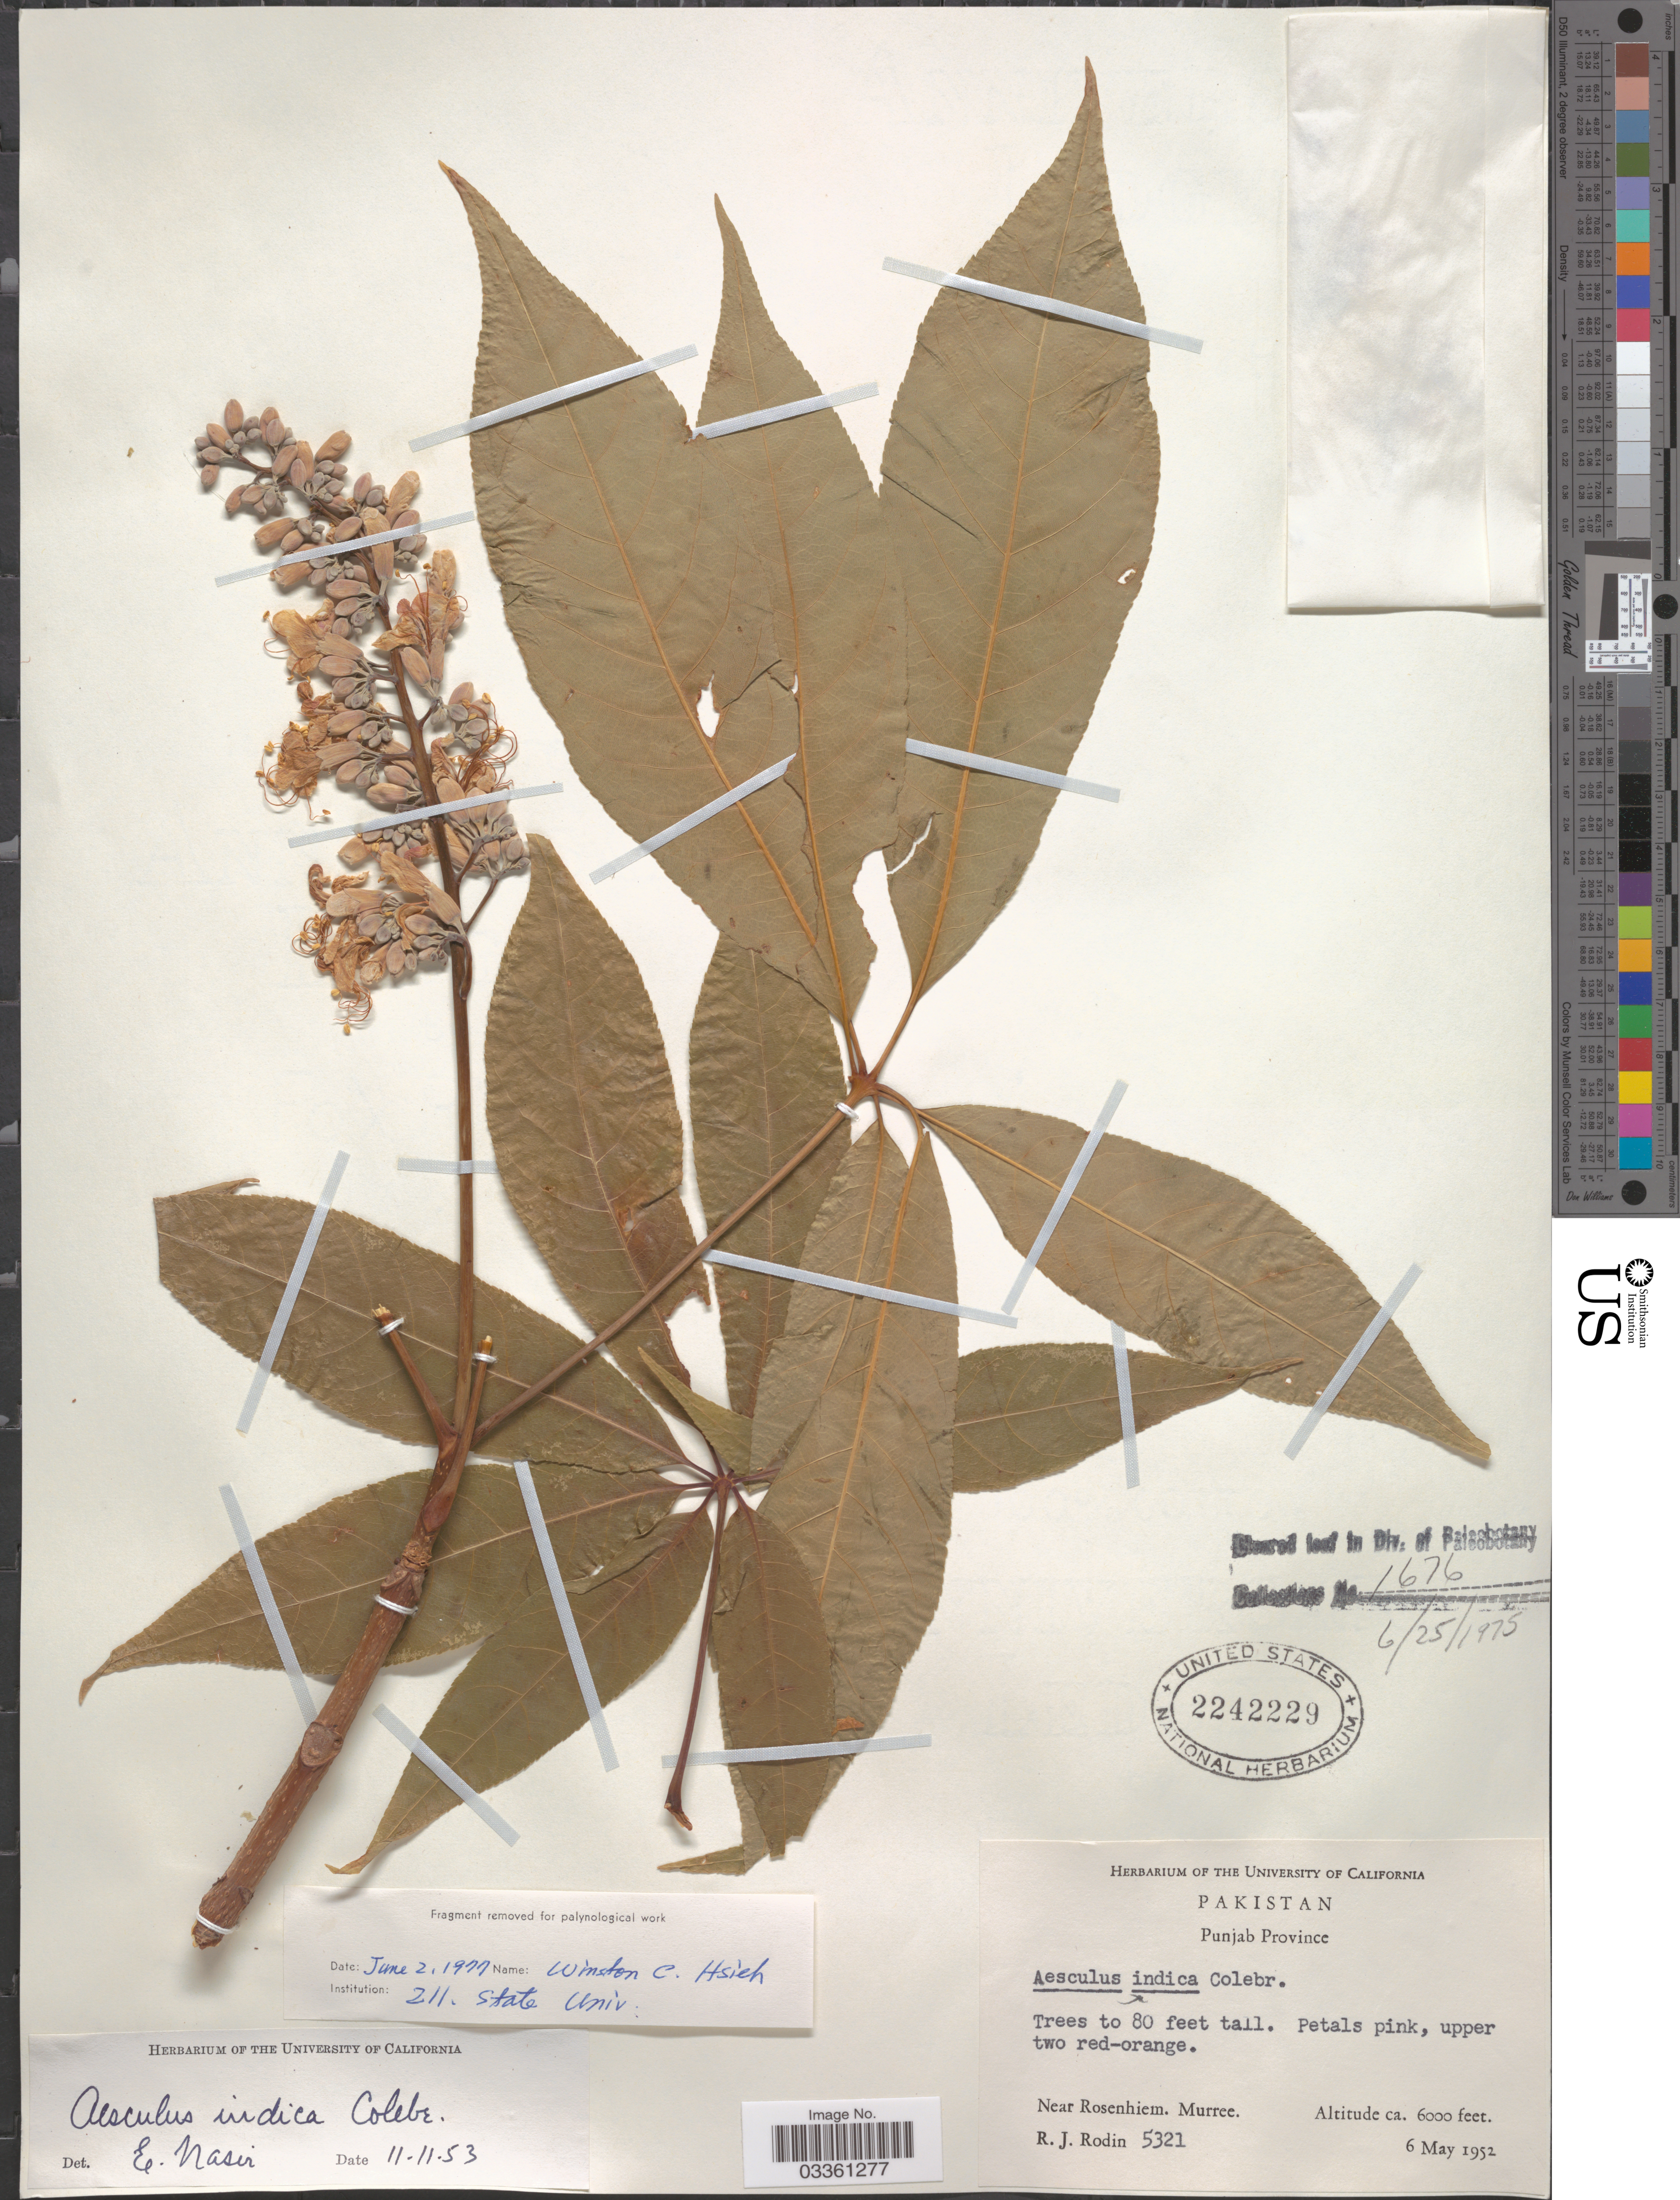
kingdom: Plantae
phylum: Tracheophyta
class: Magnoliopsida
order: Sapindales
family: Sapindaceae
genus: Aesculus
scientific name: Aesculus indica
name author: (Wall. ex Cambess.) Hook.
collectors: R. J. Rodin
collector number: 5321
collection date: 1952-05-06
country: Pakistan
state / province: Punjab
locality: Near Rosenhiem. Murree.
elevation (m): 1829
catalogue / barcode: US 2242229